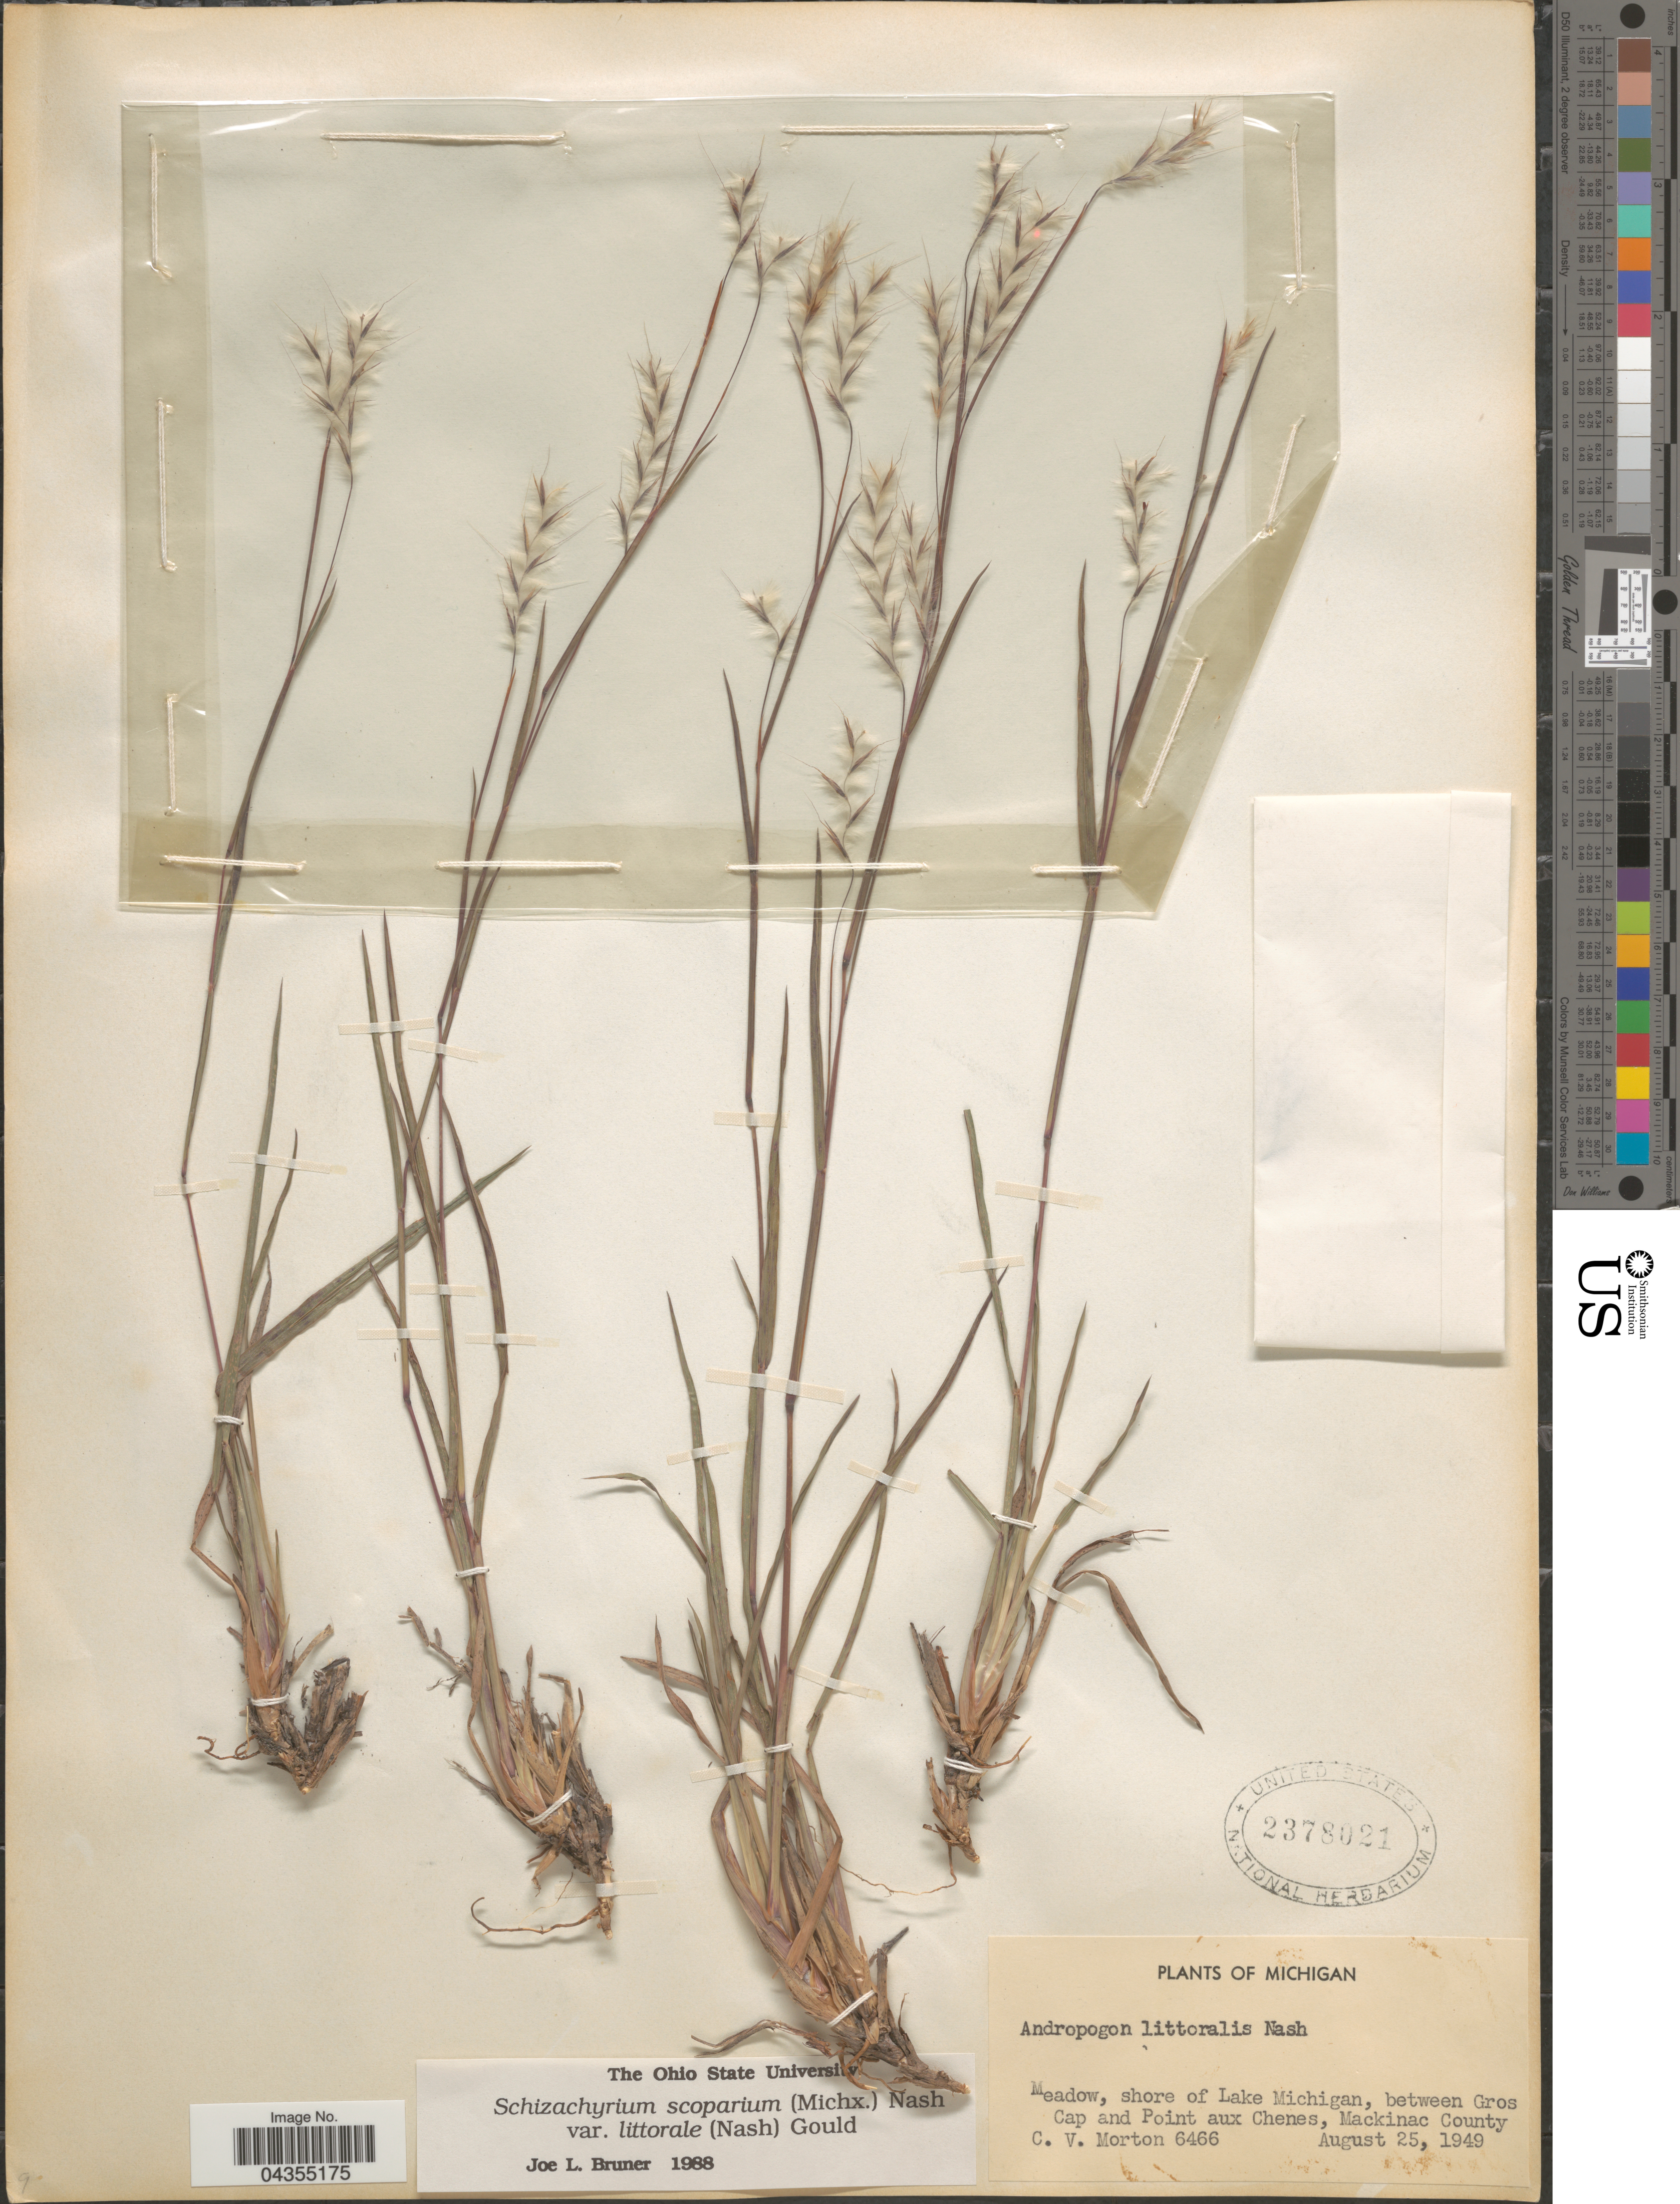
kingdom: Plantae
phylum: Tracheophyta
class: Liliopsida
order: Poales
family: Poaceae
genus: Schizachyrium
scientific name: Schizachyrium scoparium var. littorale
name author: (Nash) Gould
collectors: C. V. Morton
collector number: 6466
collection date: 1949-08-25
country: United States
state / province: Michigan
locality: Meadow, shore of Lake Michigan, between Gros Cap and Point aux Chenes, Mackinac County.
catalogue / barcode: US 2378021